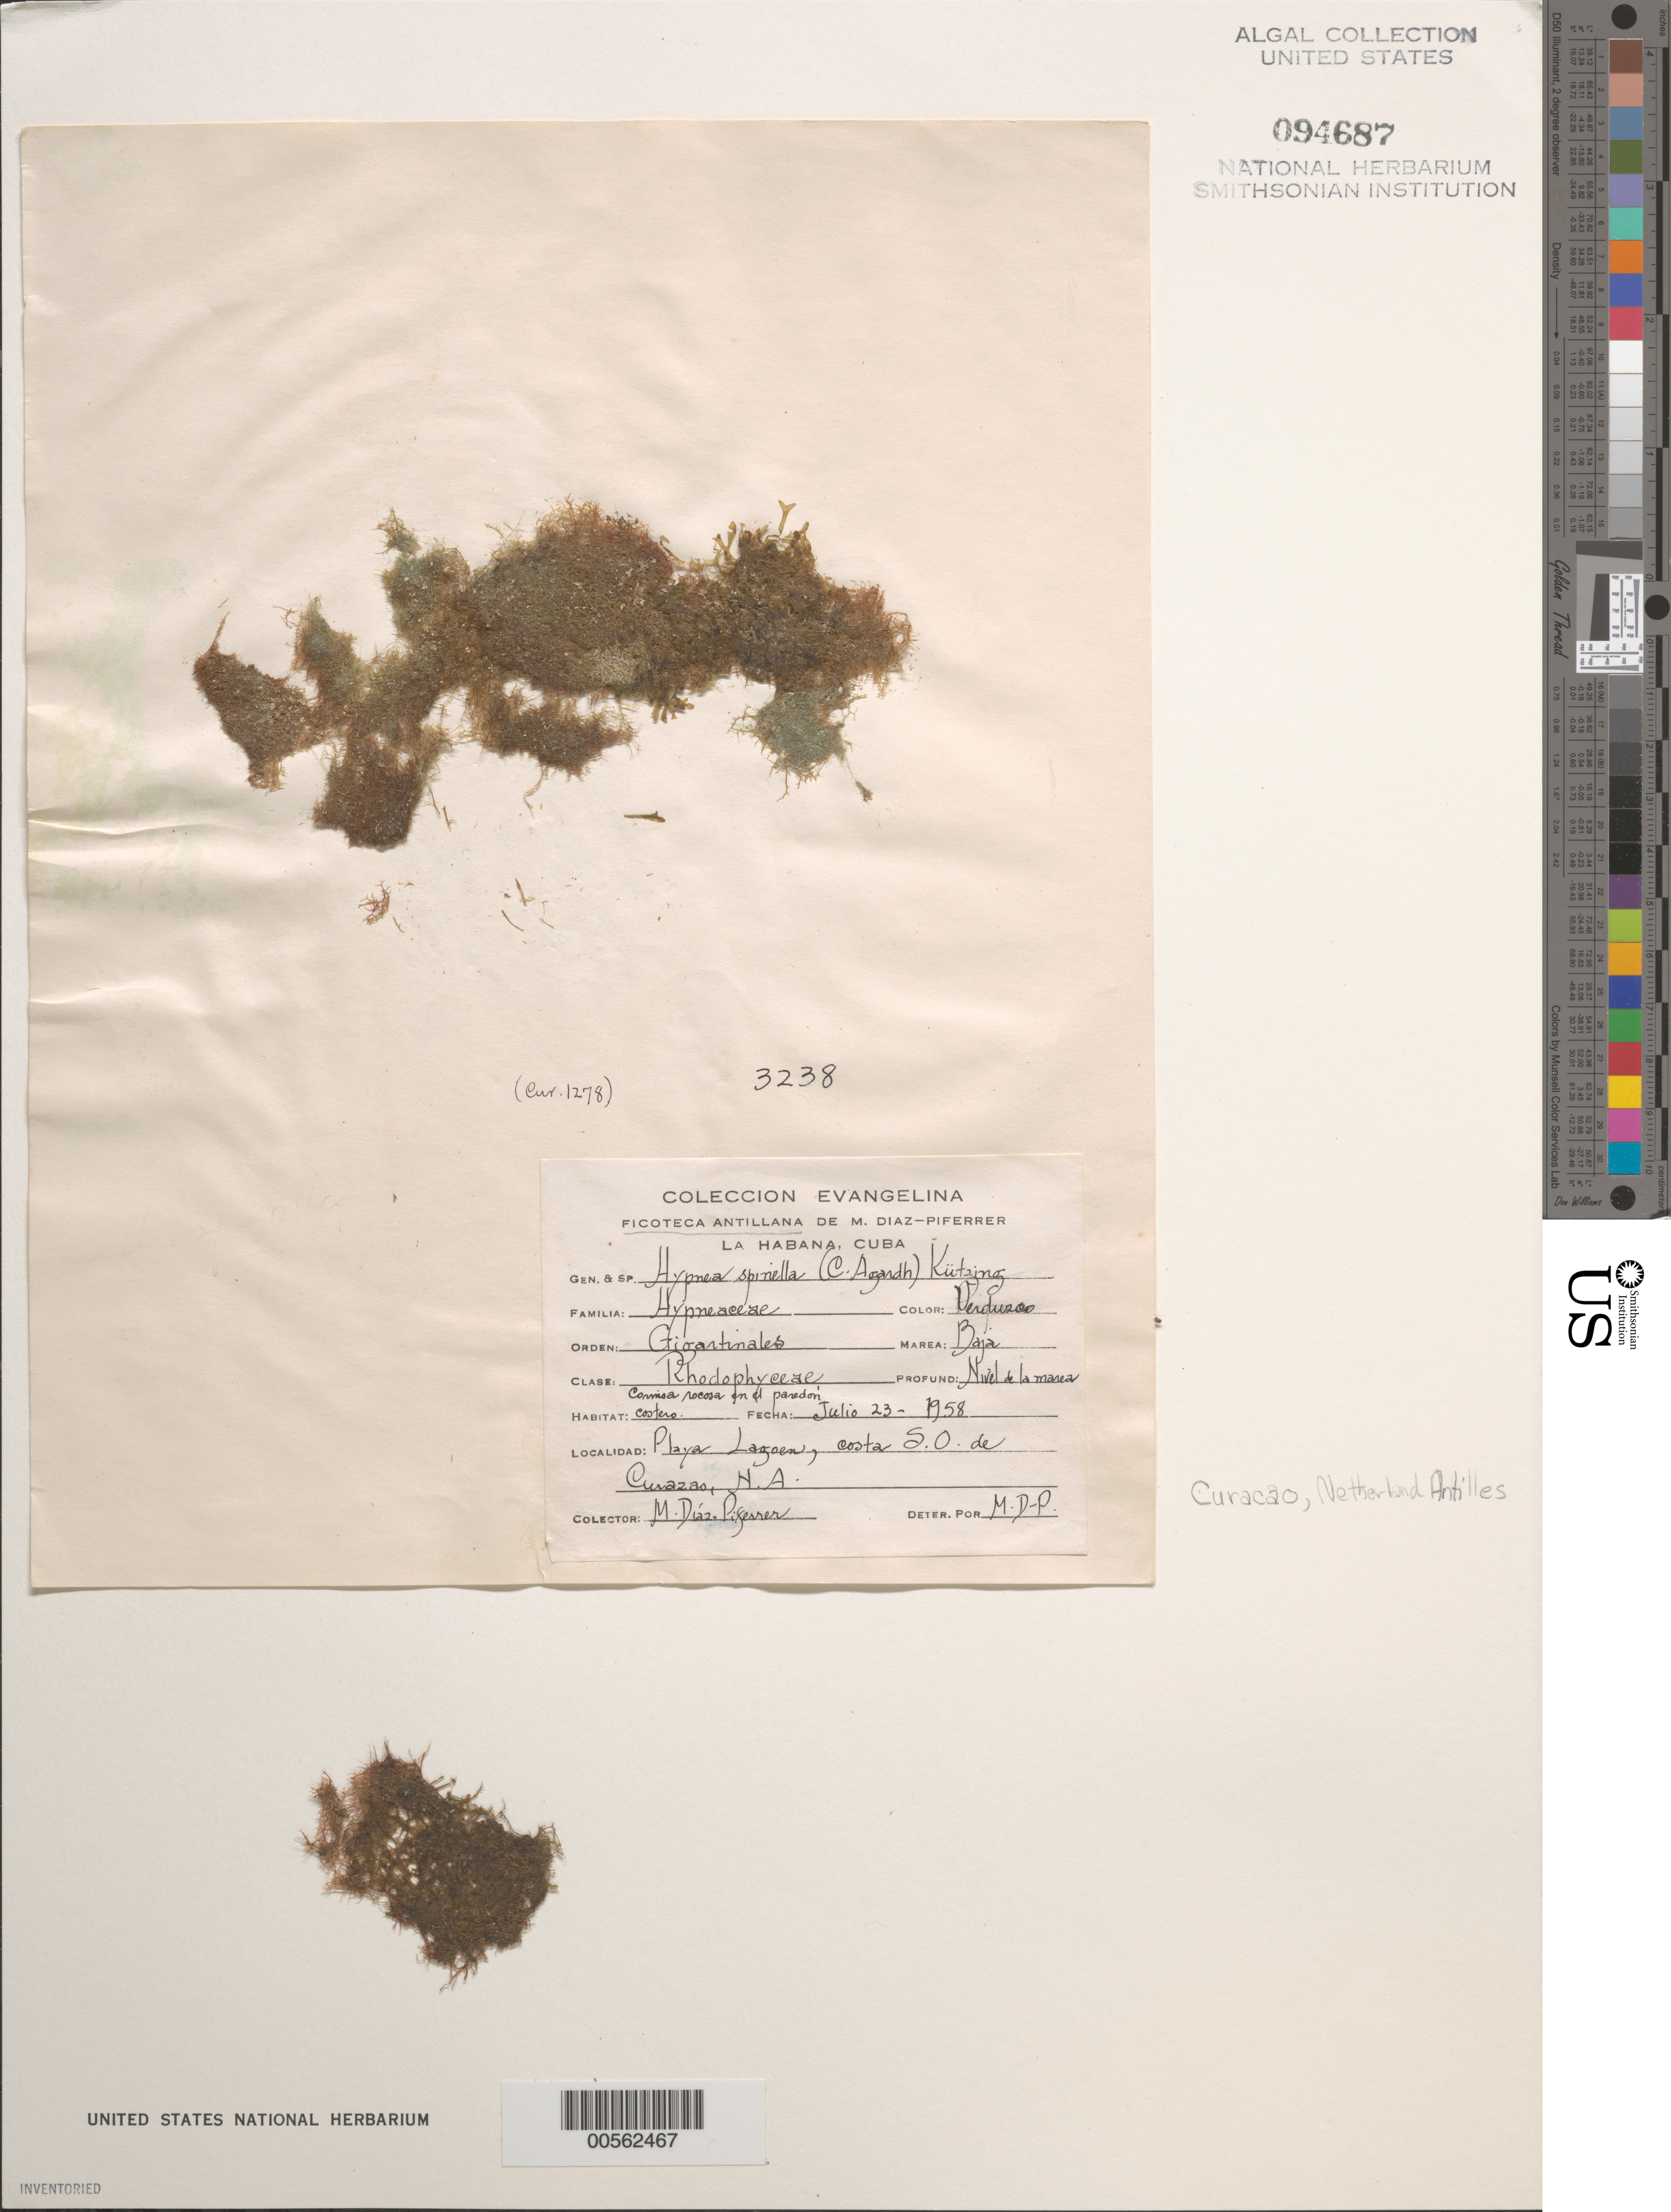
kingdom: Plantae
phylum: Rhodophyta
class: Florideophyceae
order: Gigartinales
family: Cystocloniaceae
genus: Hypnea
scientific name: Hypnea spinella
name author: (C. Agardh) Kütz.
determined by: Diaz-Piferrer, M.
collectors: M. Diaz-Piferrer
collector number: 3238 & CUR. 1278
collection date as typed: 23 Jul 1958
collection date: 1958-07-23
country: Curaçao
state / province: ABC Islands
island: Curaçao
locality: Playa Lagoen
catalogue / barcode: US 94687